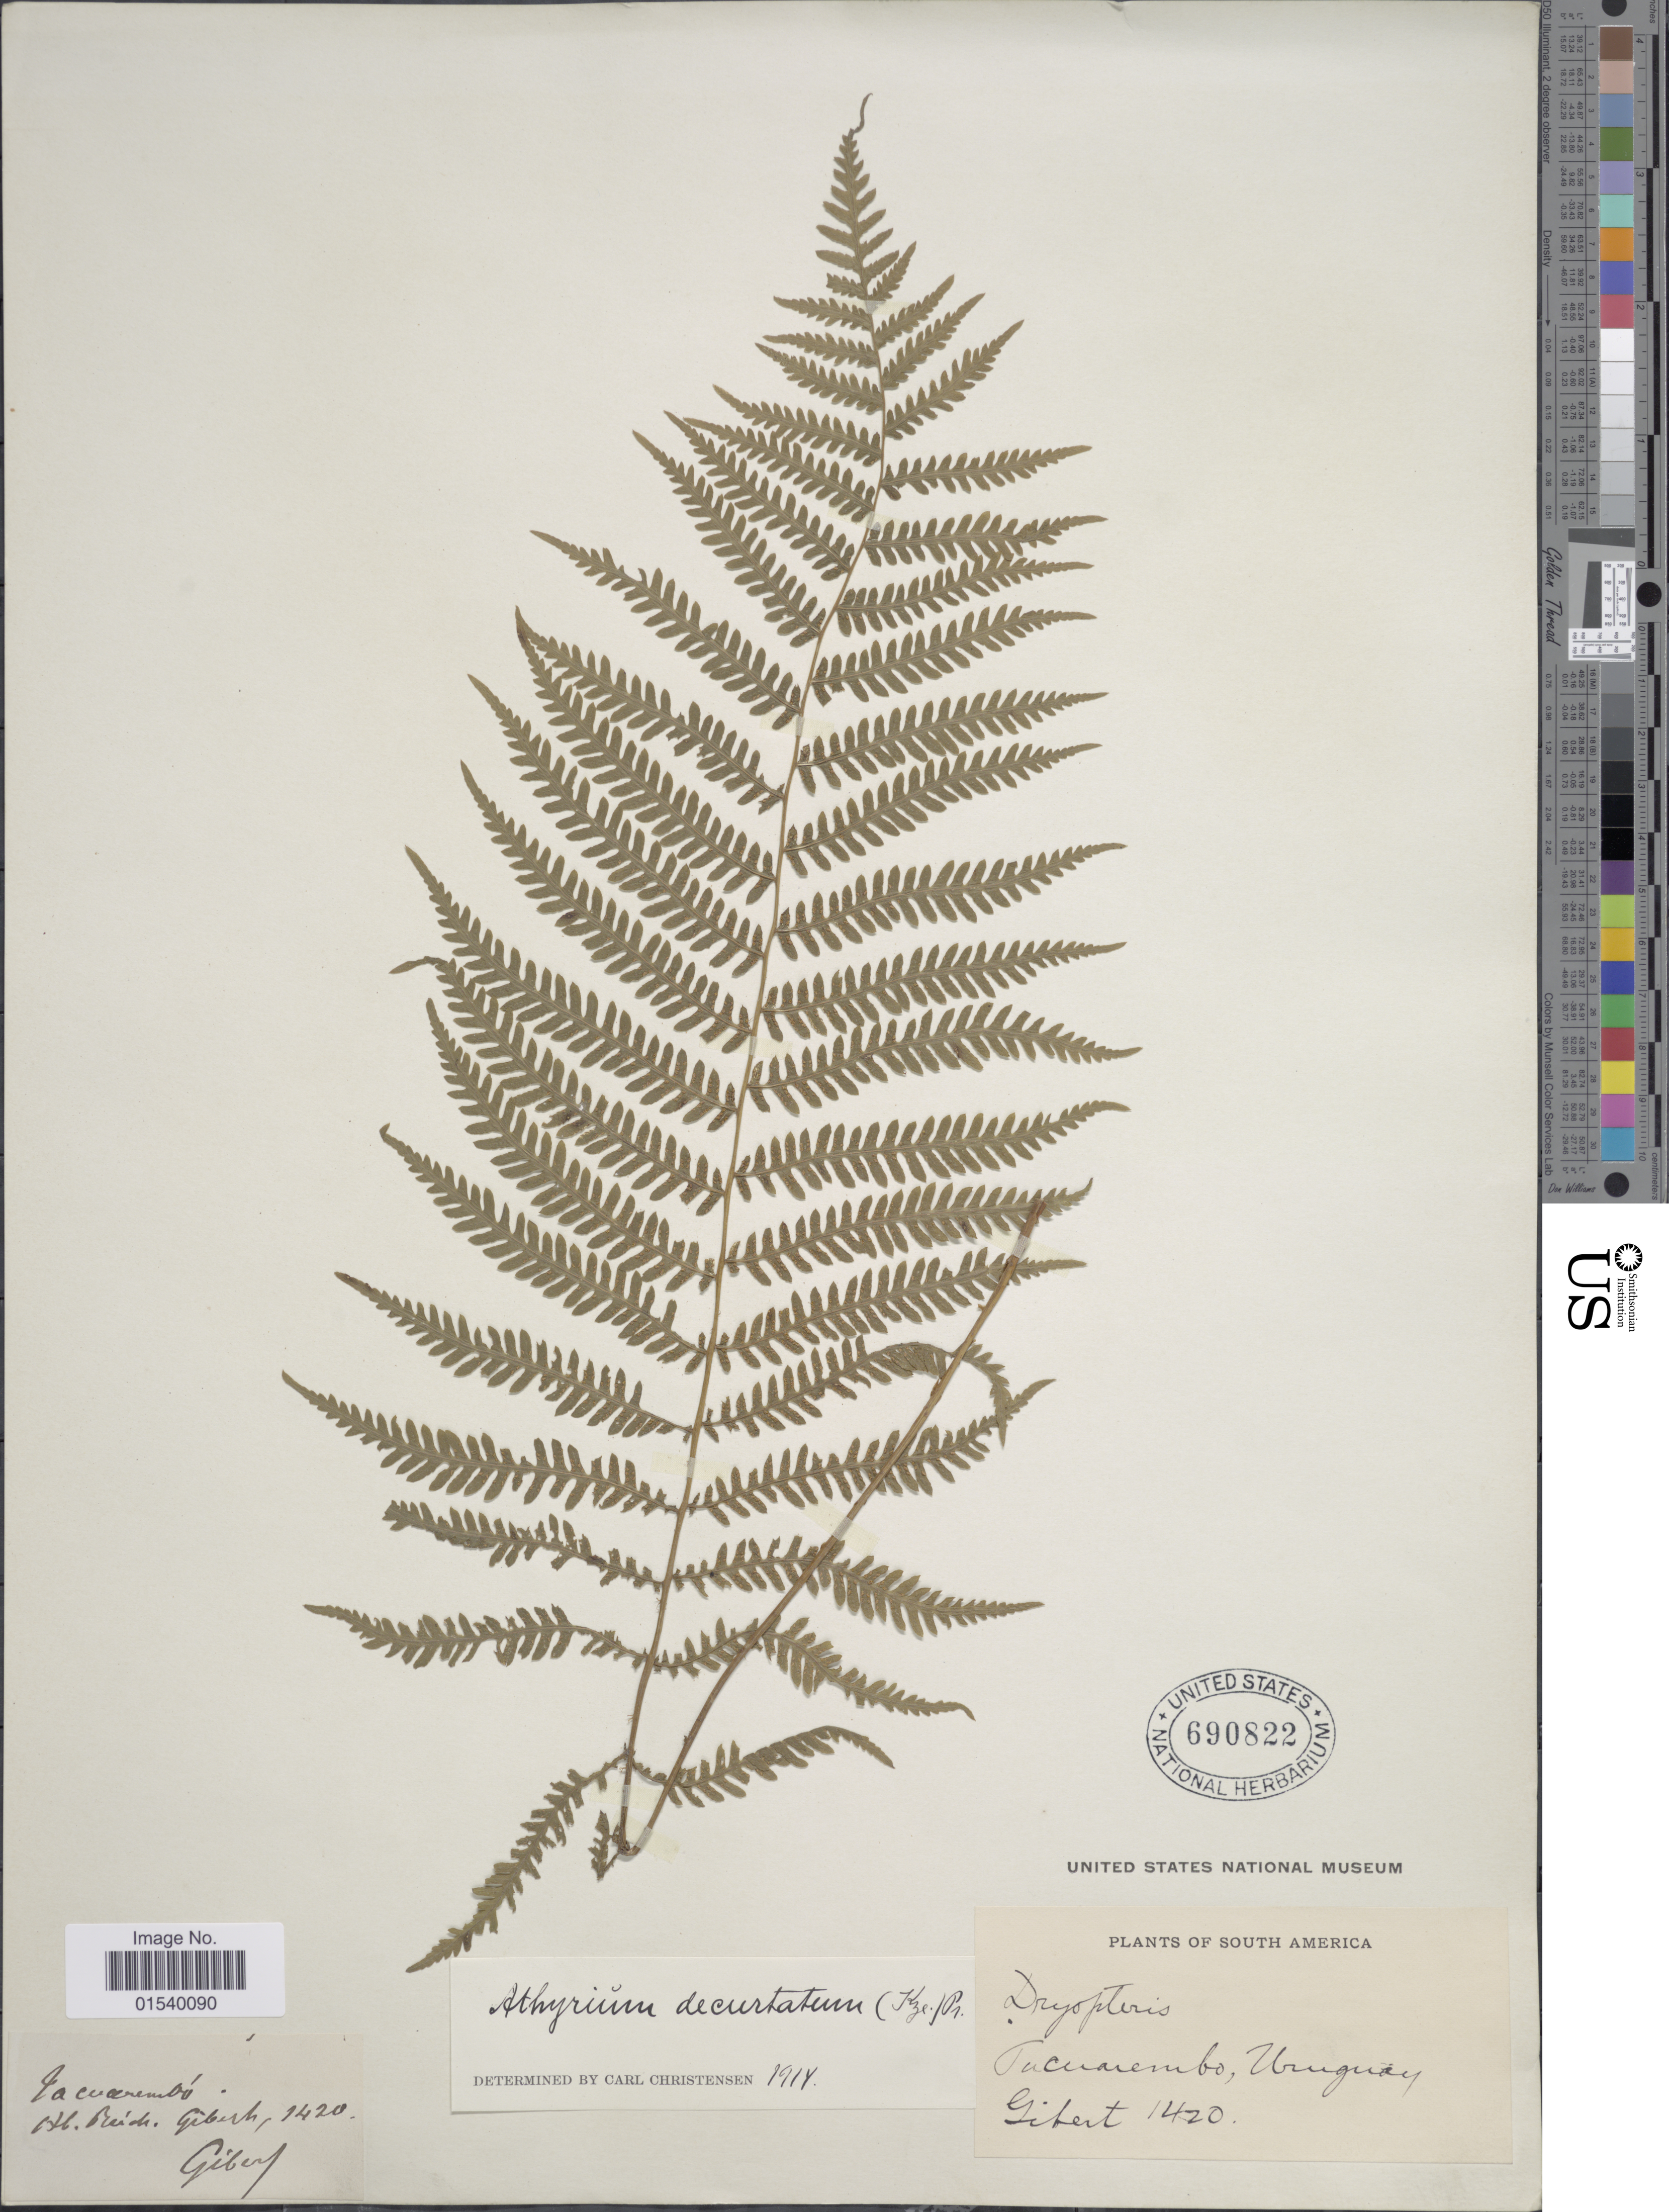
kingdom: Plantae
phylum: Tracheophyta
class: Polypodiopsida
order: Polypodiales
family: Thelypteridaceae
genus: Amauropelta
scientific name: Amauropelta decurtata (Link) comb. nov., ined. 2015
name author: (Link)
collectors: Gibert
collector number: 1420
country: Uruguay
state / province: Tacuarembó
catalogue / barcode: US 690822